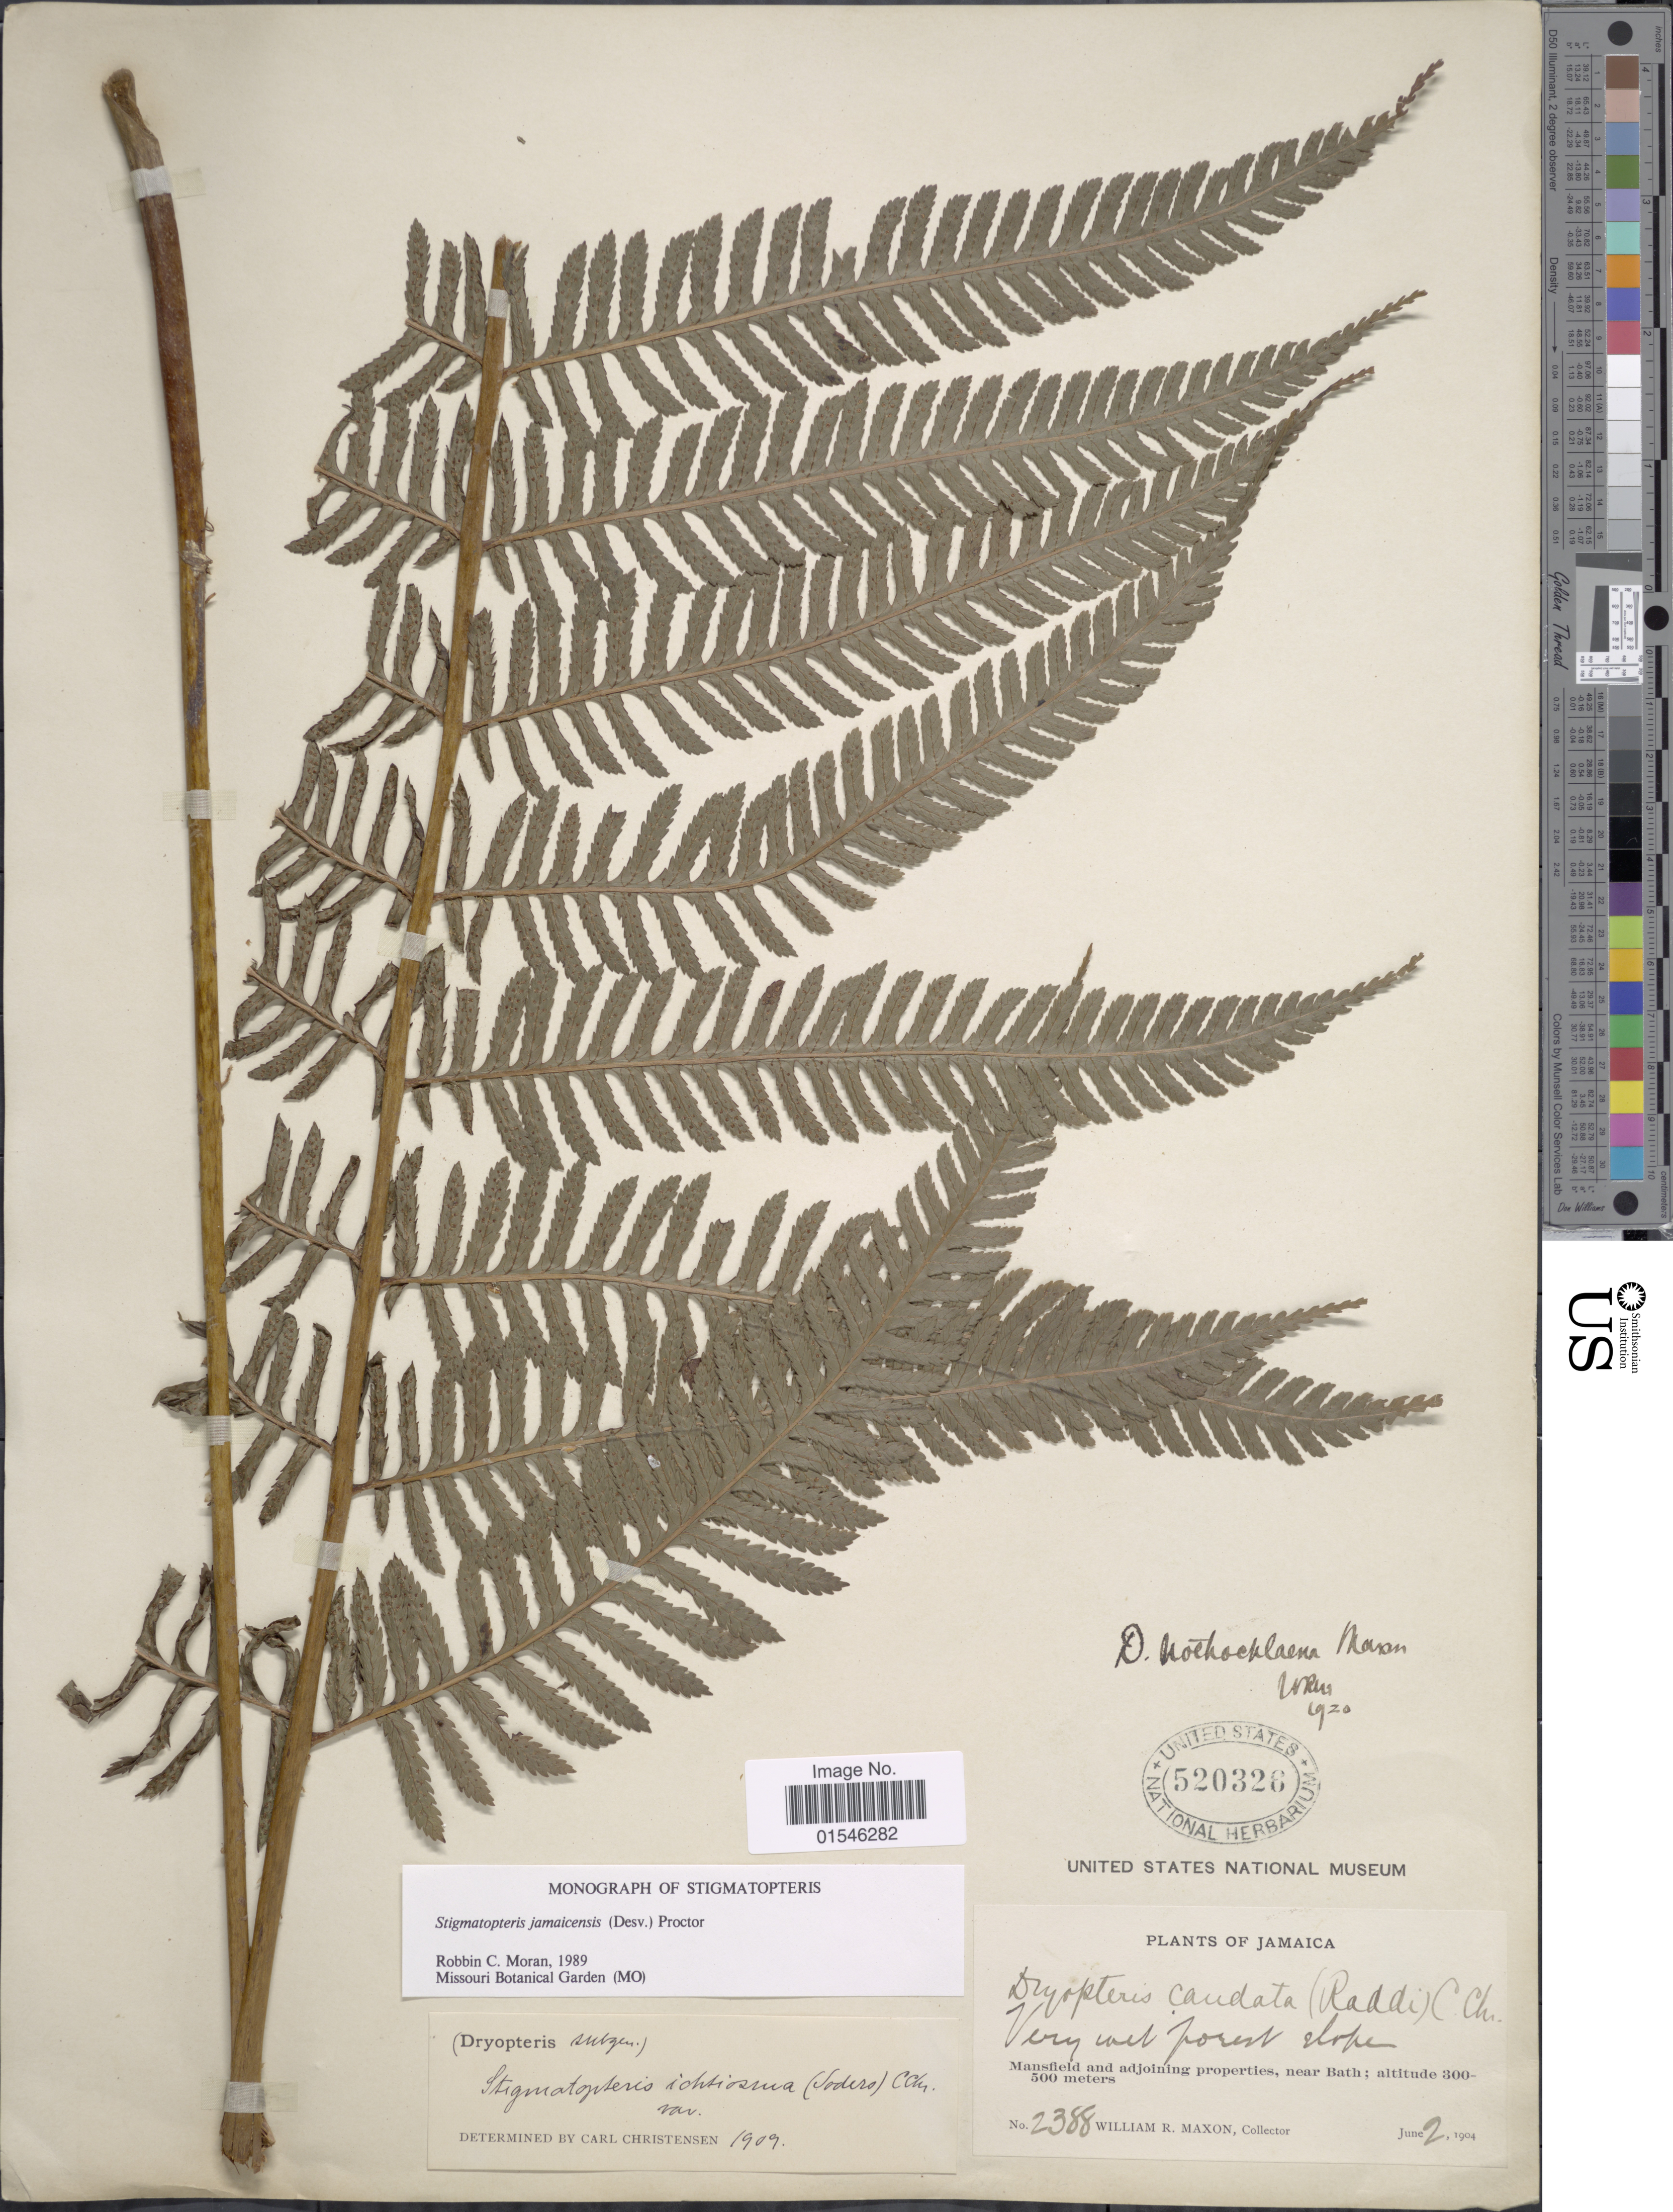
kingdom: Plantae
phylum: Tracheophyta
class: Polypodiopsida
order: Polypodiales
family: Dryopteridaceae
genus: Stigmatopteris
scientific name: Stigmatopteris jamaicensis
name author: (Desv.) Proctor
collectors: W. R. Maxon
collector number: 2388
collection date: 1904-06-02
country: Jamaica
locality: Mansfield and adjoining properties, near Bath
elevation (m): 300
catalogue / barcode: US 520326